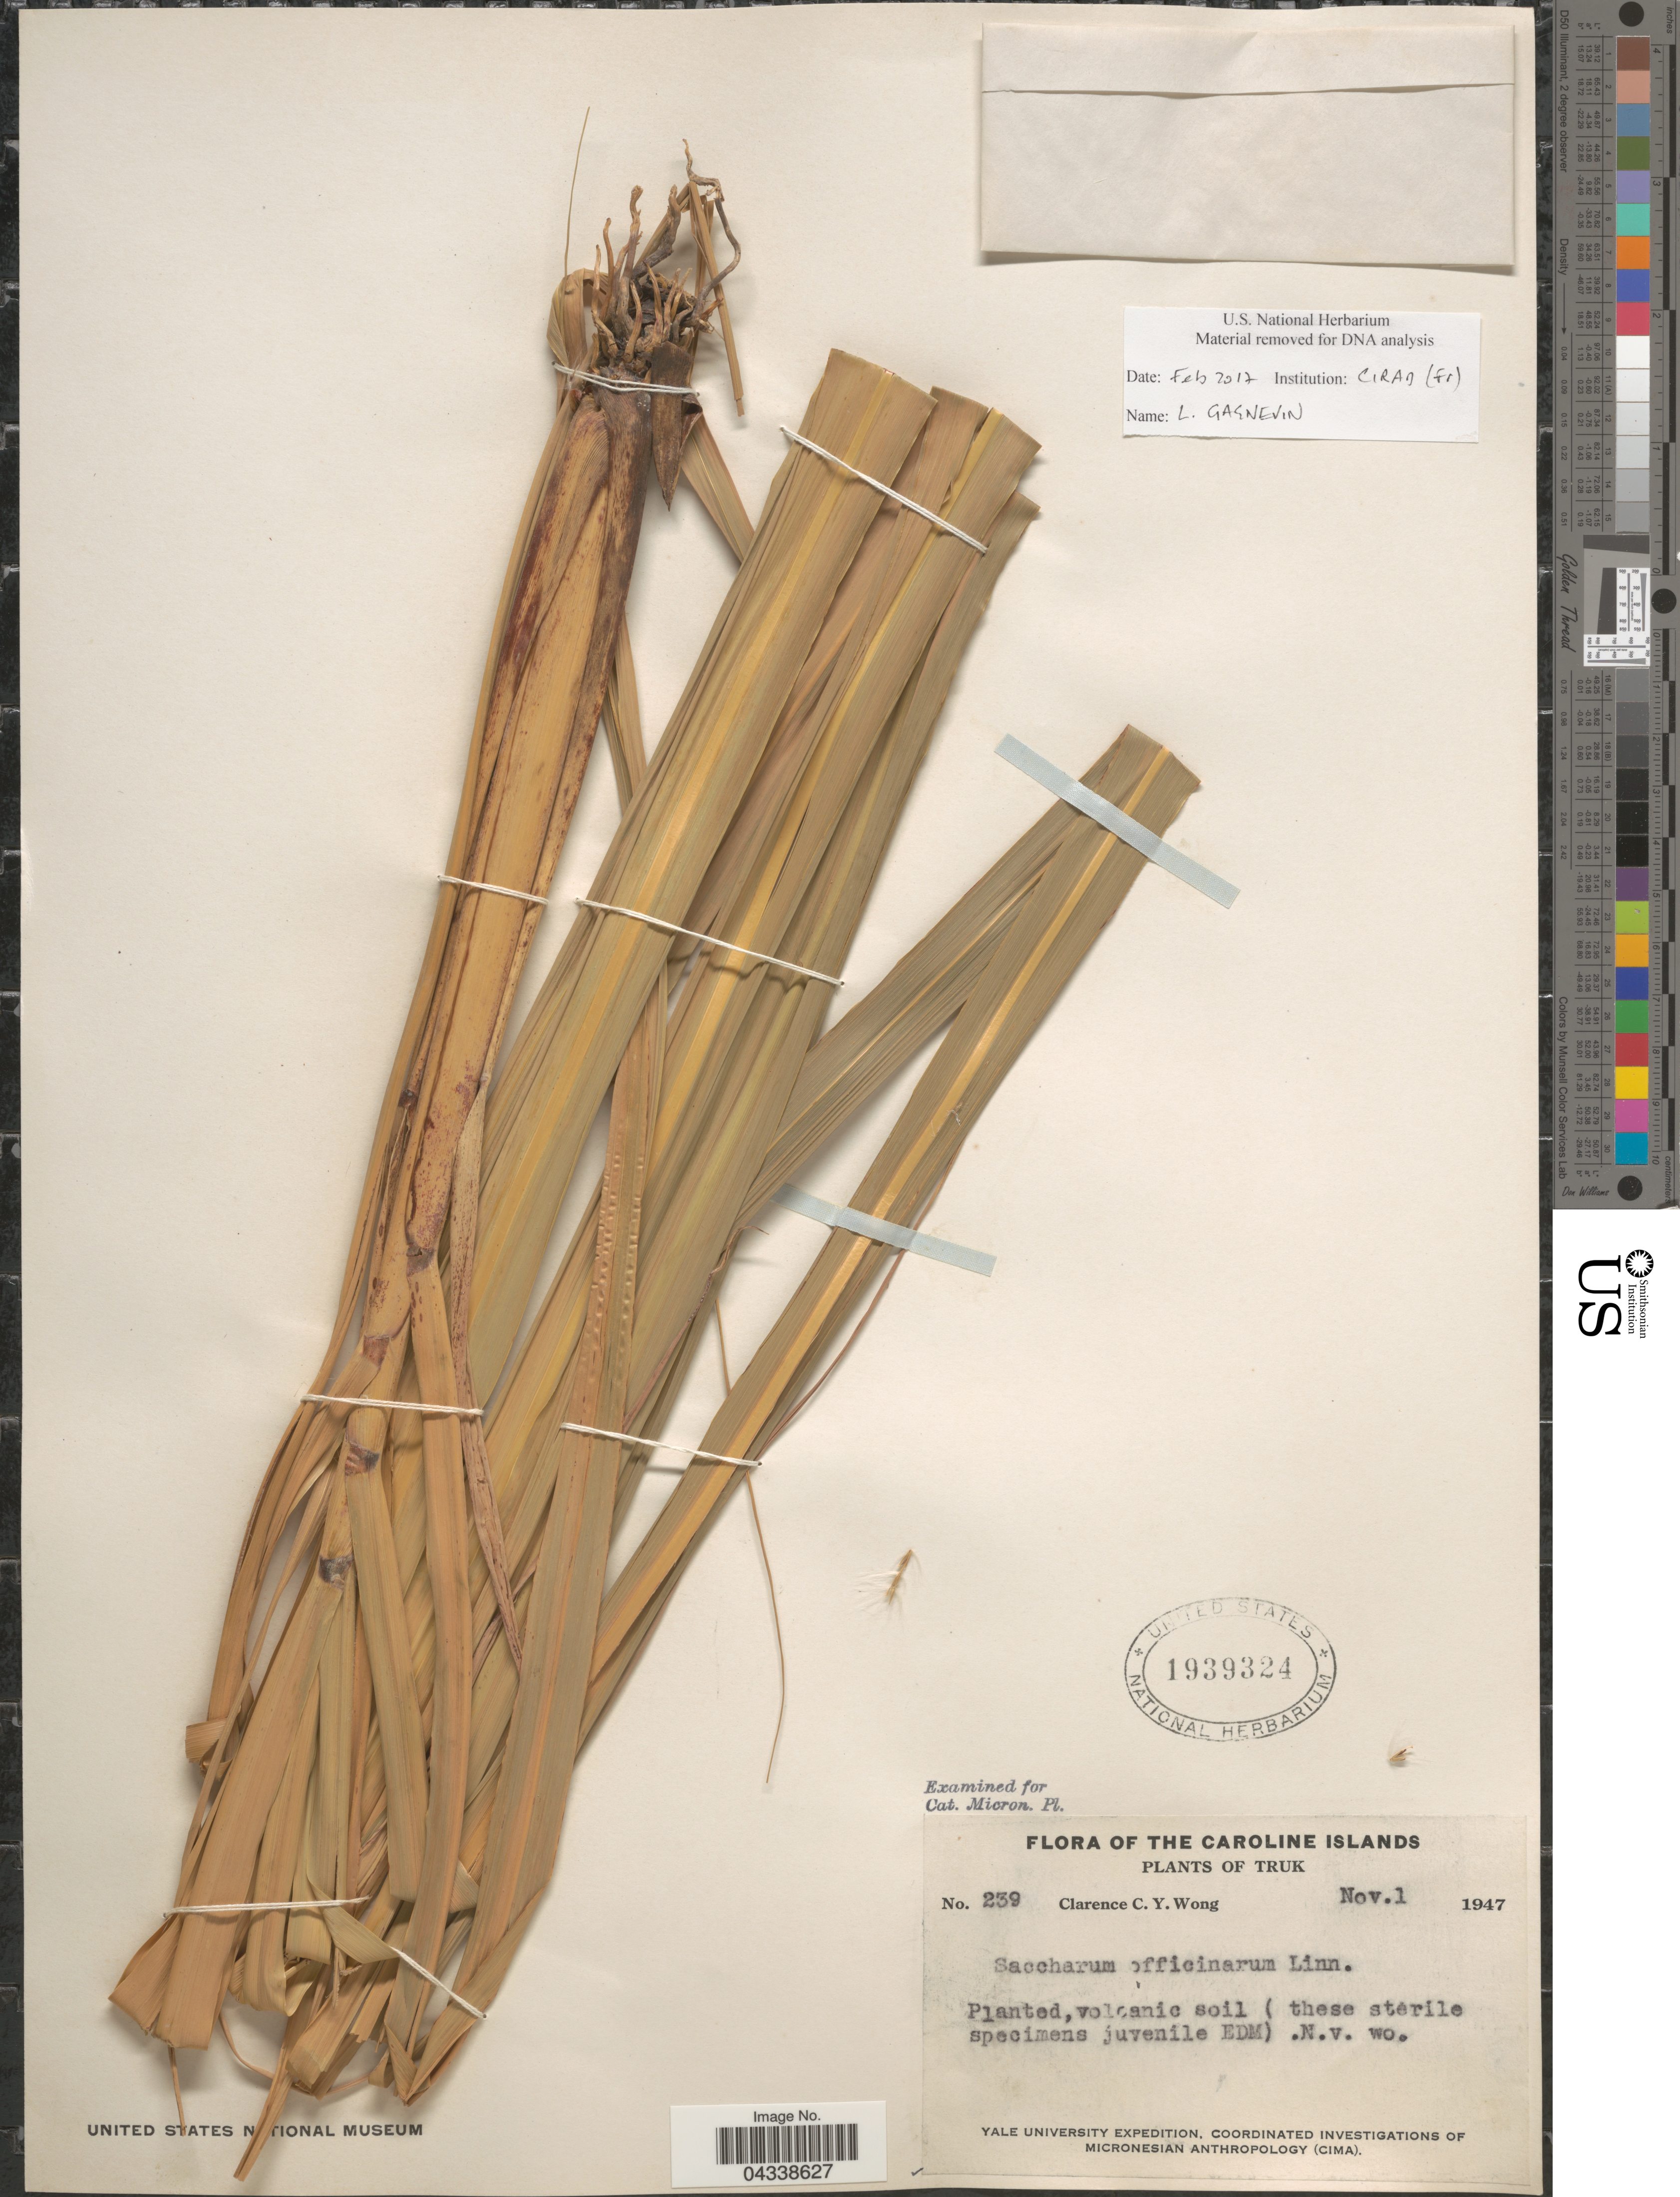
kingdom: Plantae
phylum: Tracheophyta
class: Liliopsida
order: Poales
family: Poaceae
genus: Saccharum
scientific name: Saccharum officinarum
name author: L.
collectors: C. Y. C. Wong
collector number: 239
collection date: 1947-11-01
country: Micronesia, Federated States of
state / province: Truk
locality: The Caroline Islands. Yale University Expedition.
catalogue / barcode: US 1939324